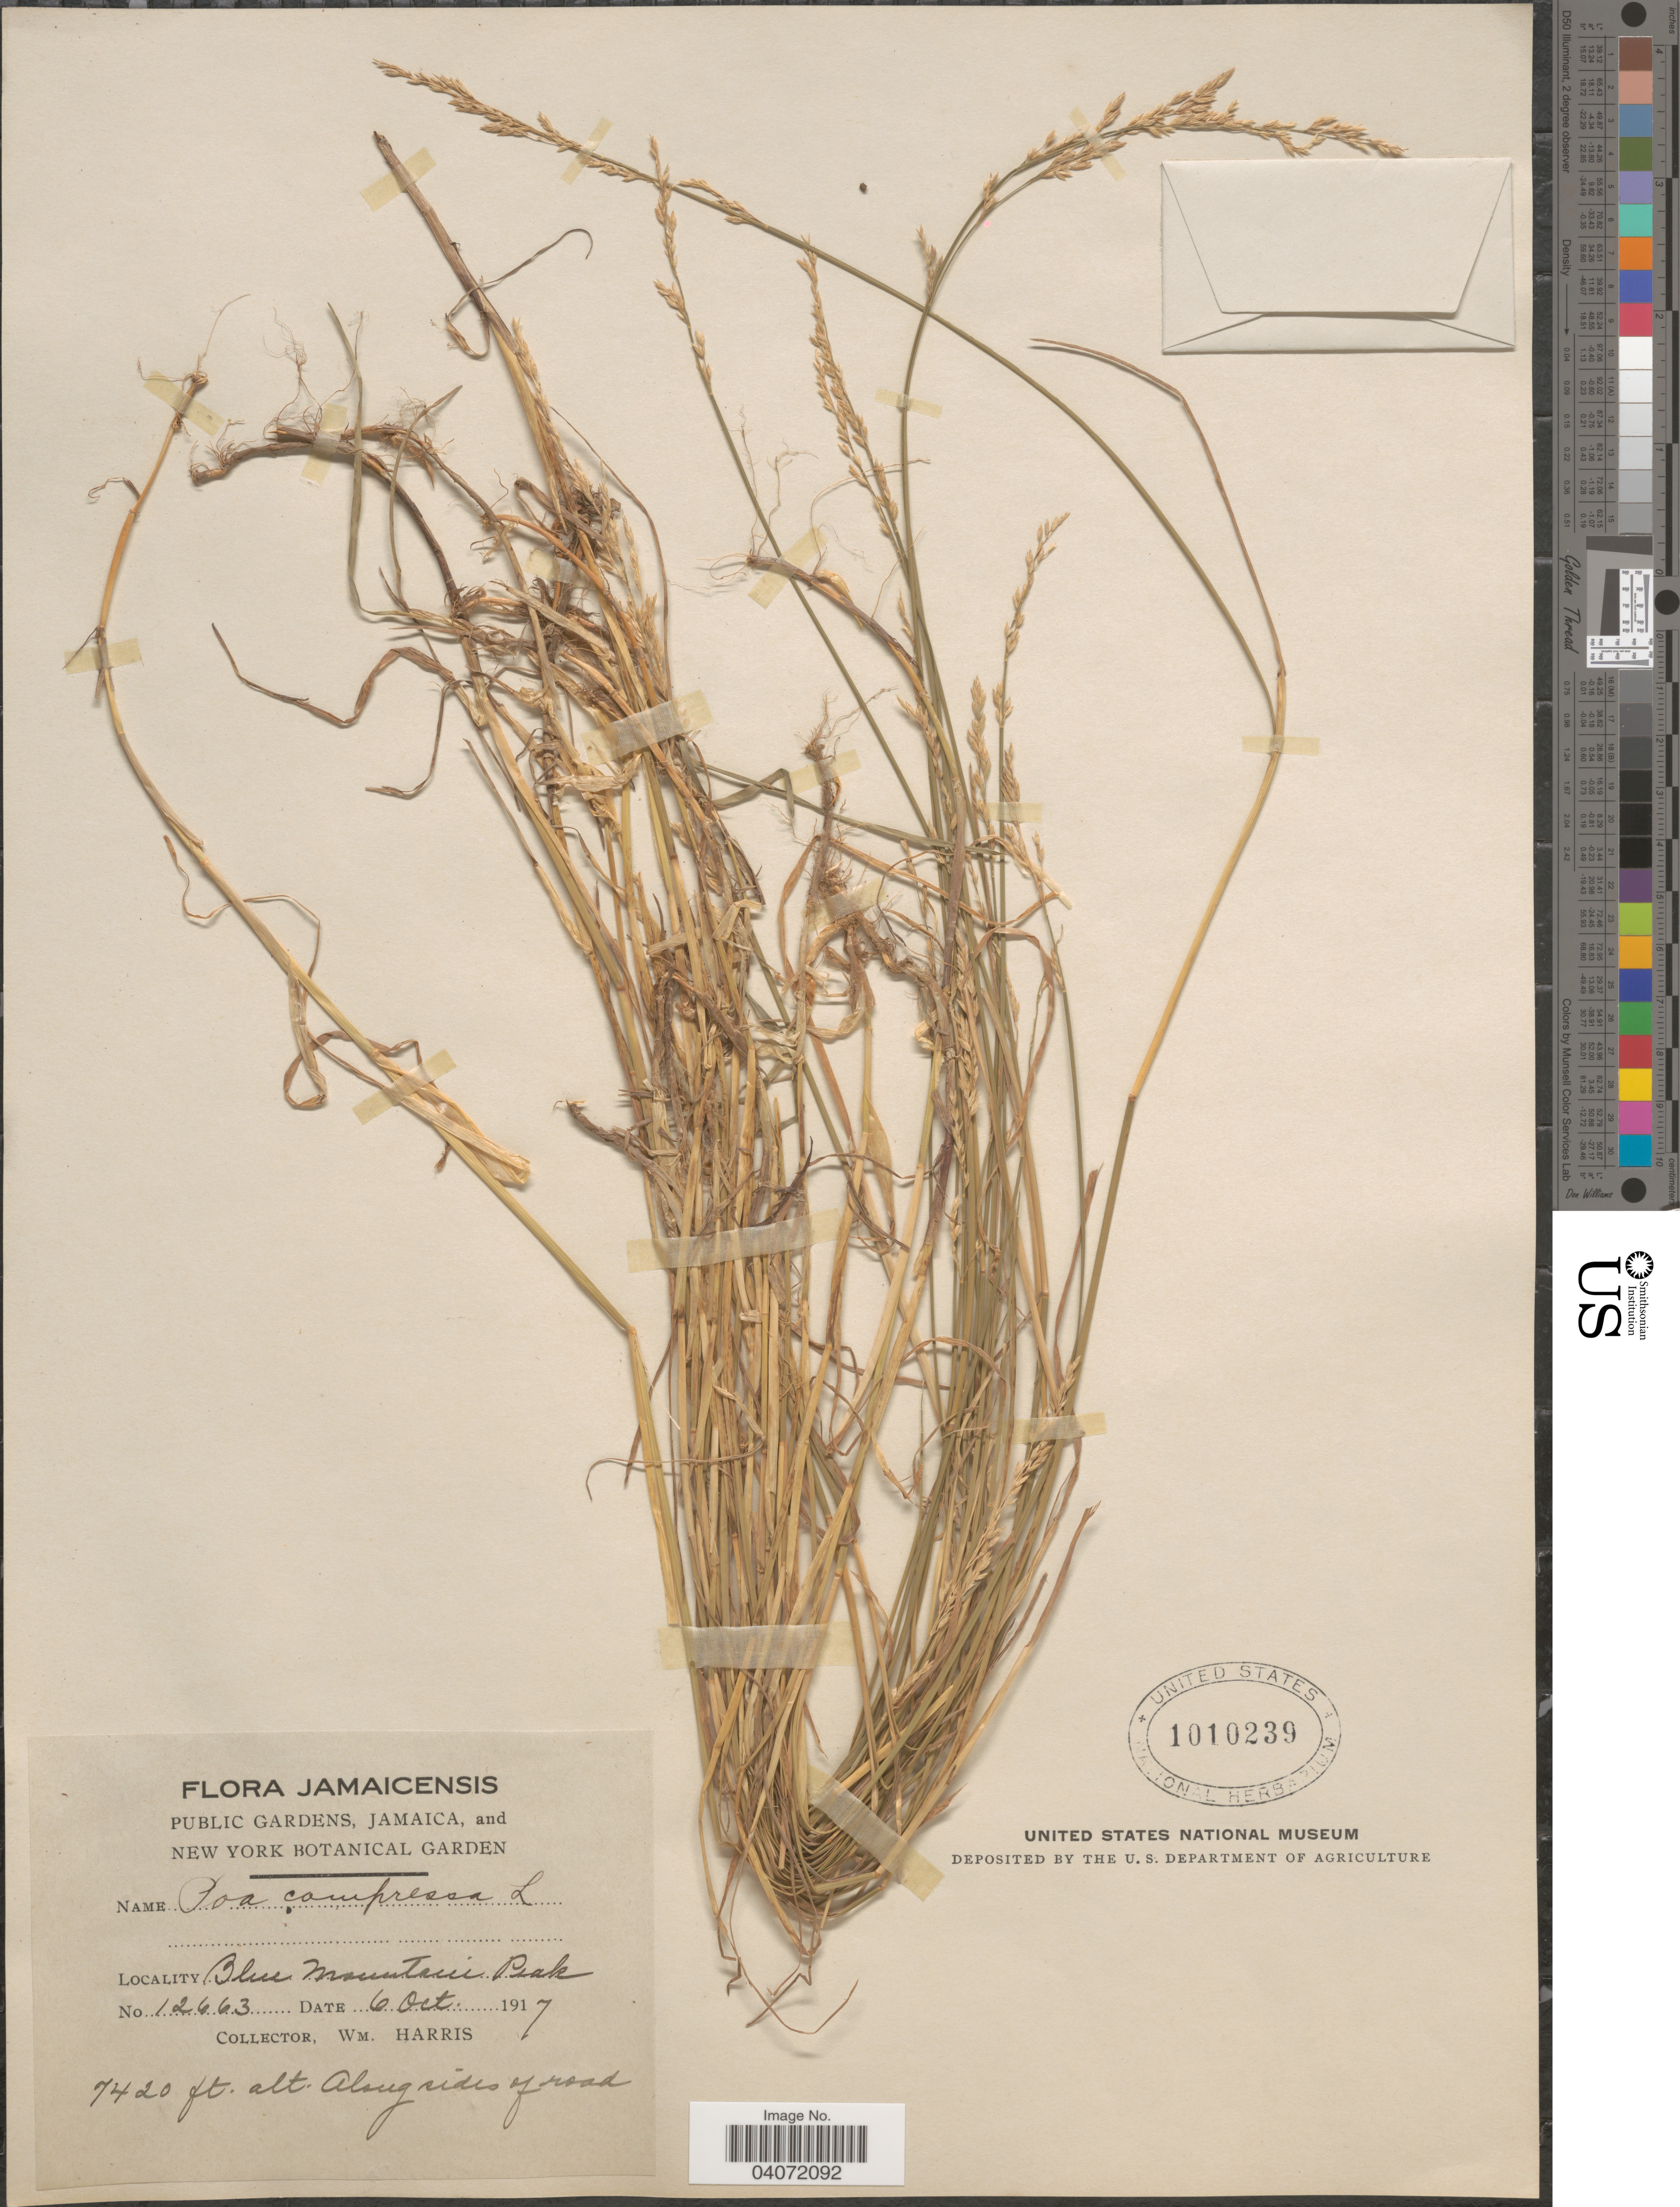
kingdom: Plantae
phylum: Tracheophyta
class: Liliopsida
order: Poales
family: Poaceae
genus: Poa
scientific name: Poa compressa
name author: L.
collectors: W. H. Harris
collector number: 12663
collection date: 1917-10-06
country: Jamaica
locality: Jamaicensis. Blue Mountains Peak. Along sides of road.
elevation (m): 2262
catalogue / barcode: US 1010239